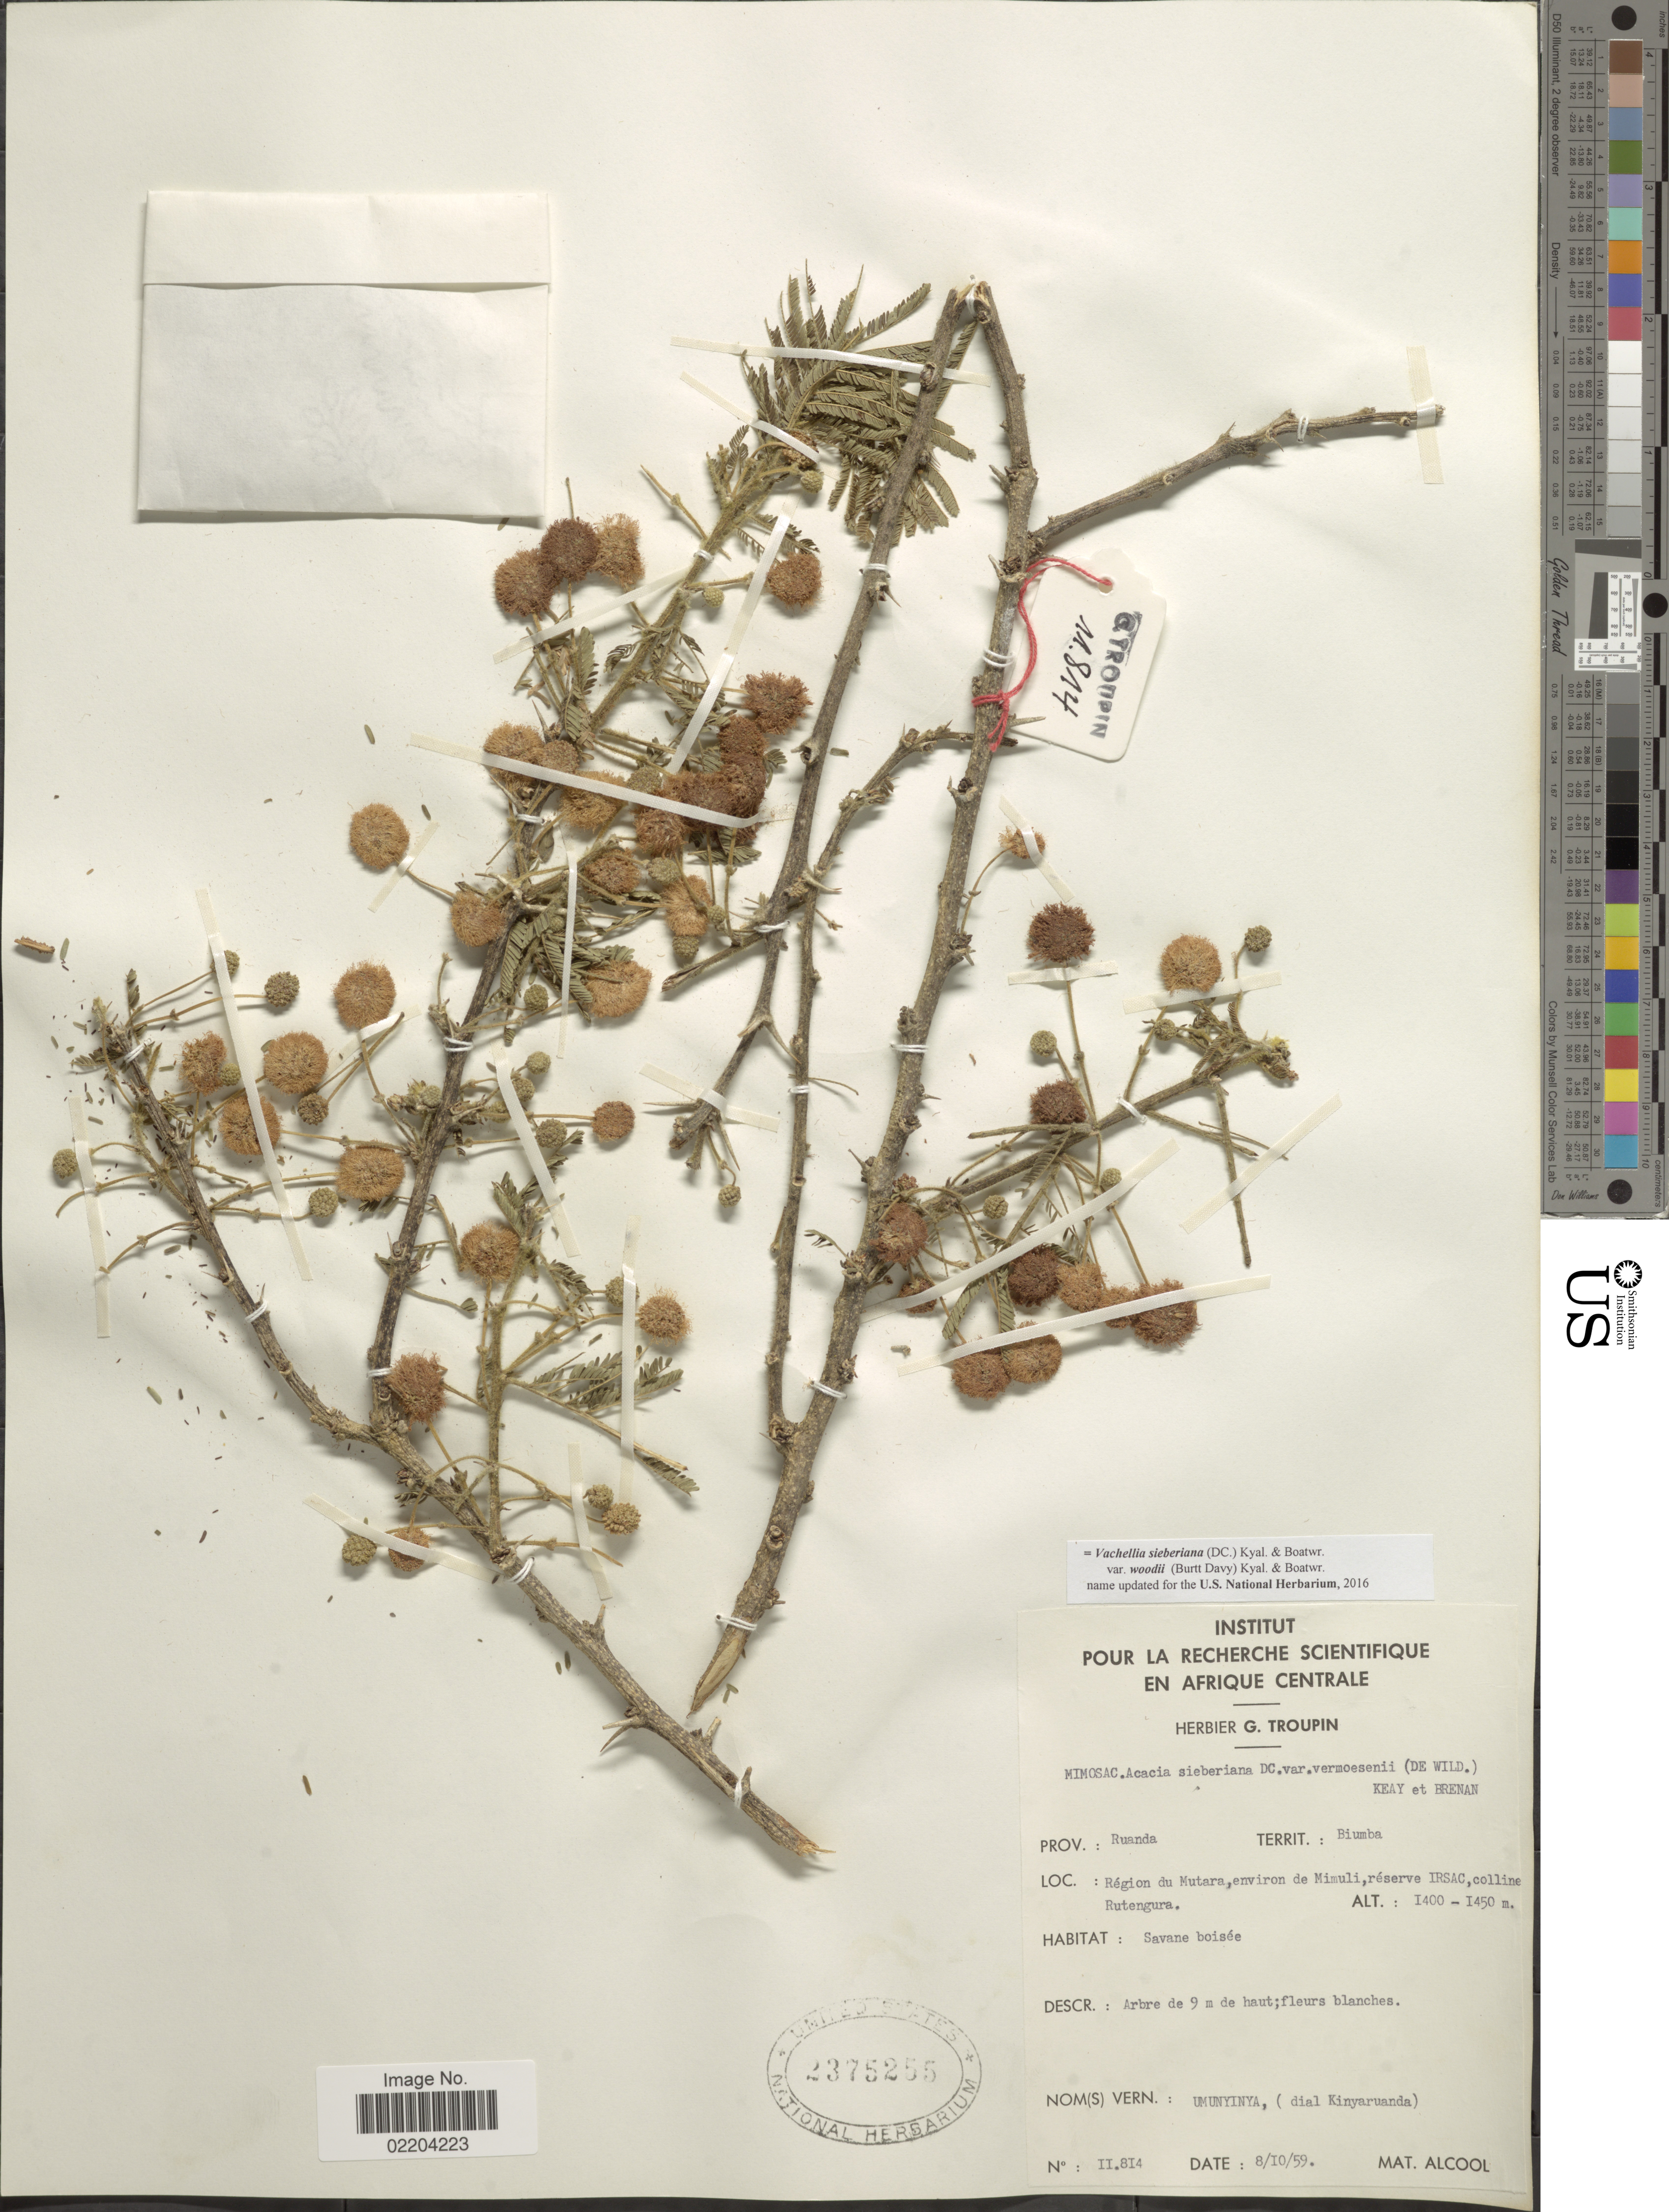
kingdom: Plantae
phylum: Tracheophyta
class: Magnoliopsida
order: Fabales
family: Fabaceae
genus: Vachellia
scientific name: Vachellia sieberiana var. woodii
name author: (Burtt Davy) Kyal. & Boatwr.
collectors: ex herb. G. Troupin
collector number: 11814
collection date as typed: Transcribed d/m/y: 8/10/59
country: Rwanda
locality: Prov. Ruanda, Territ.: Biumba, Region du Mutara, environ de Mimuli, reserve IRSAC, colline Rutengura.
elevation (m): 1400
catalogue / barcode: US 2375255